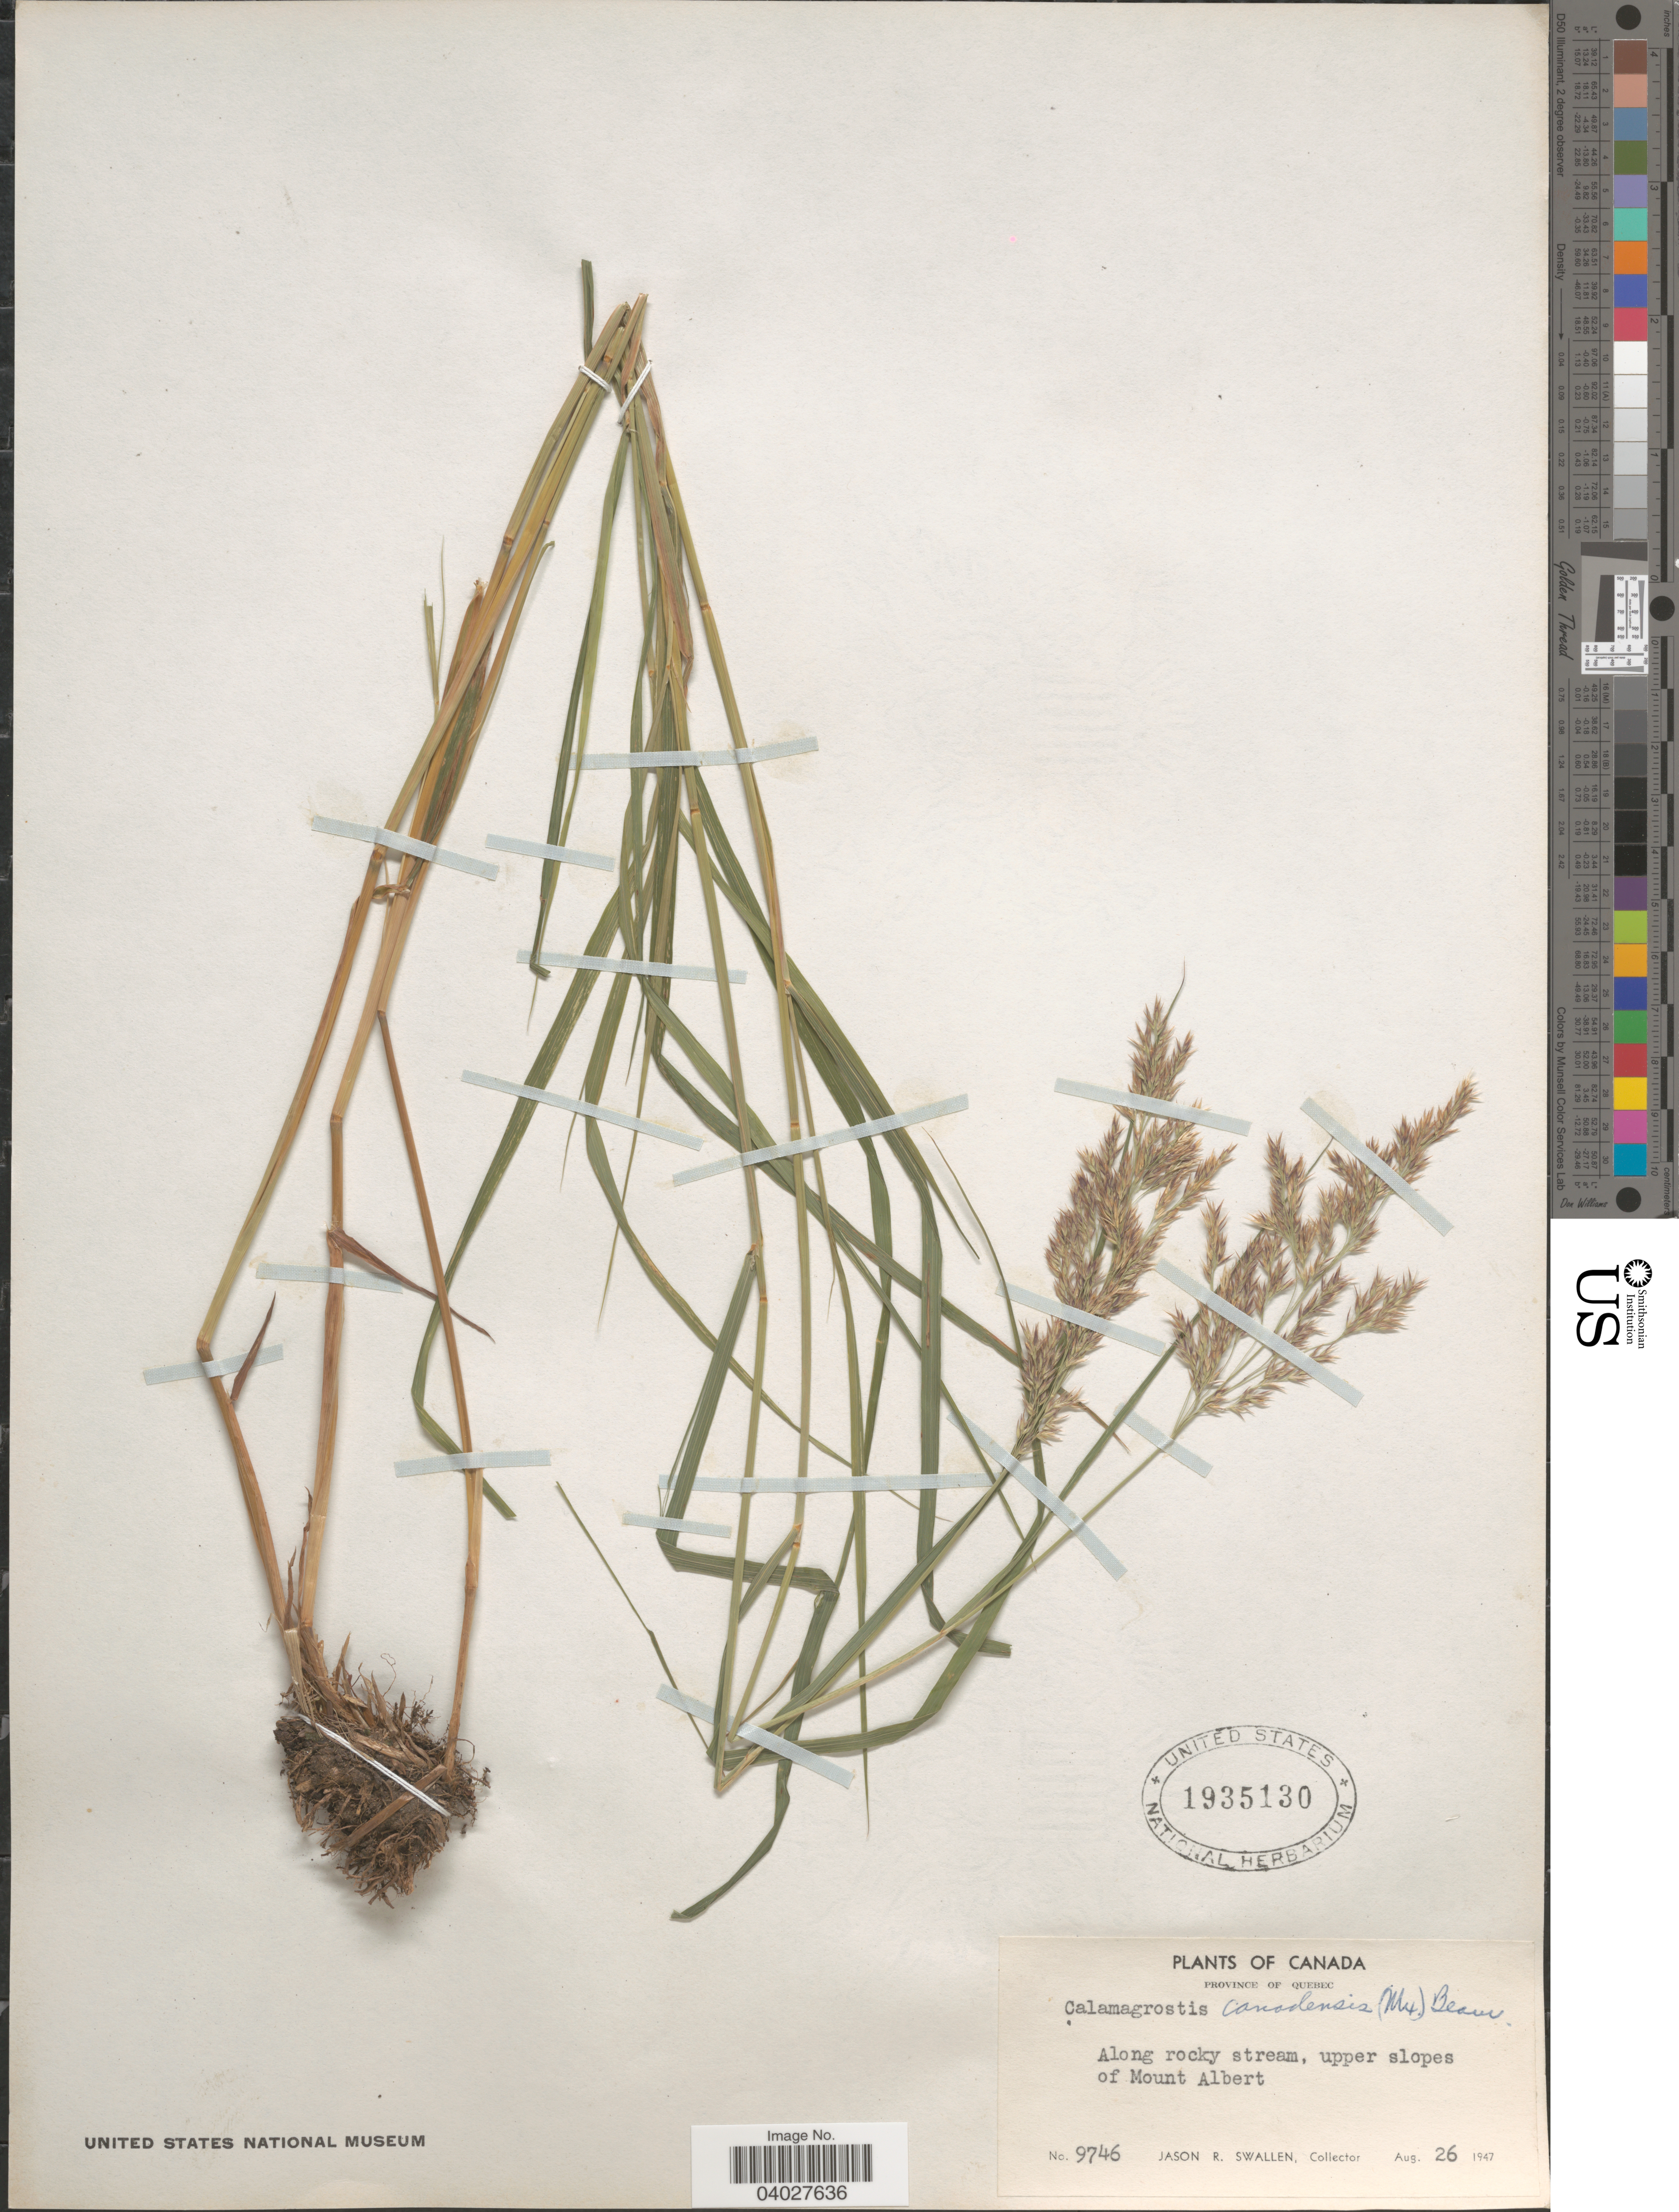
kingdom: Plantae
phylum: Tracheophyta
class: Liliopsida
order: Poales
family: Poaceae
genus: Calamagrostis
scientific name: Calamagrostis canadensis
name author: (Michx.) P. Beauv.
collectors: J. R. Swallen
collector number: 9746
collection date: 1947-08-26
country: Canada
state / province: Quebec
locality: Along rocky stream, upper slopes of Mount Albert.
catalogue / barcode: US 1935130